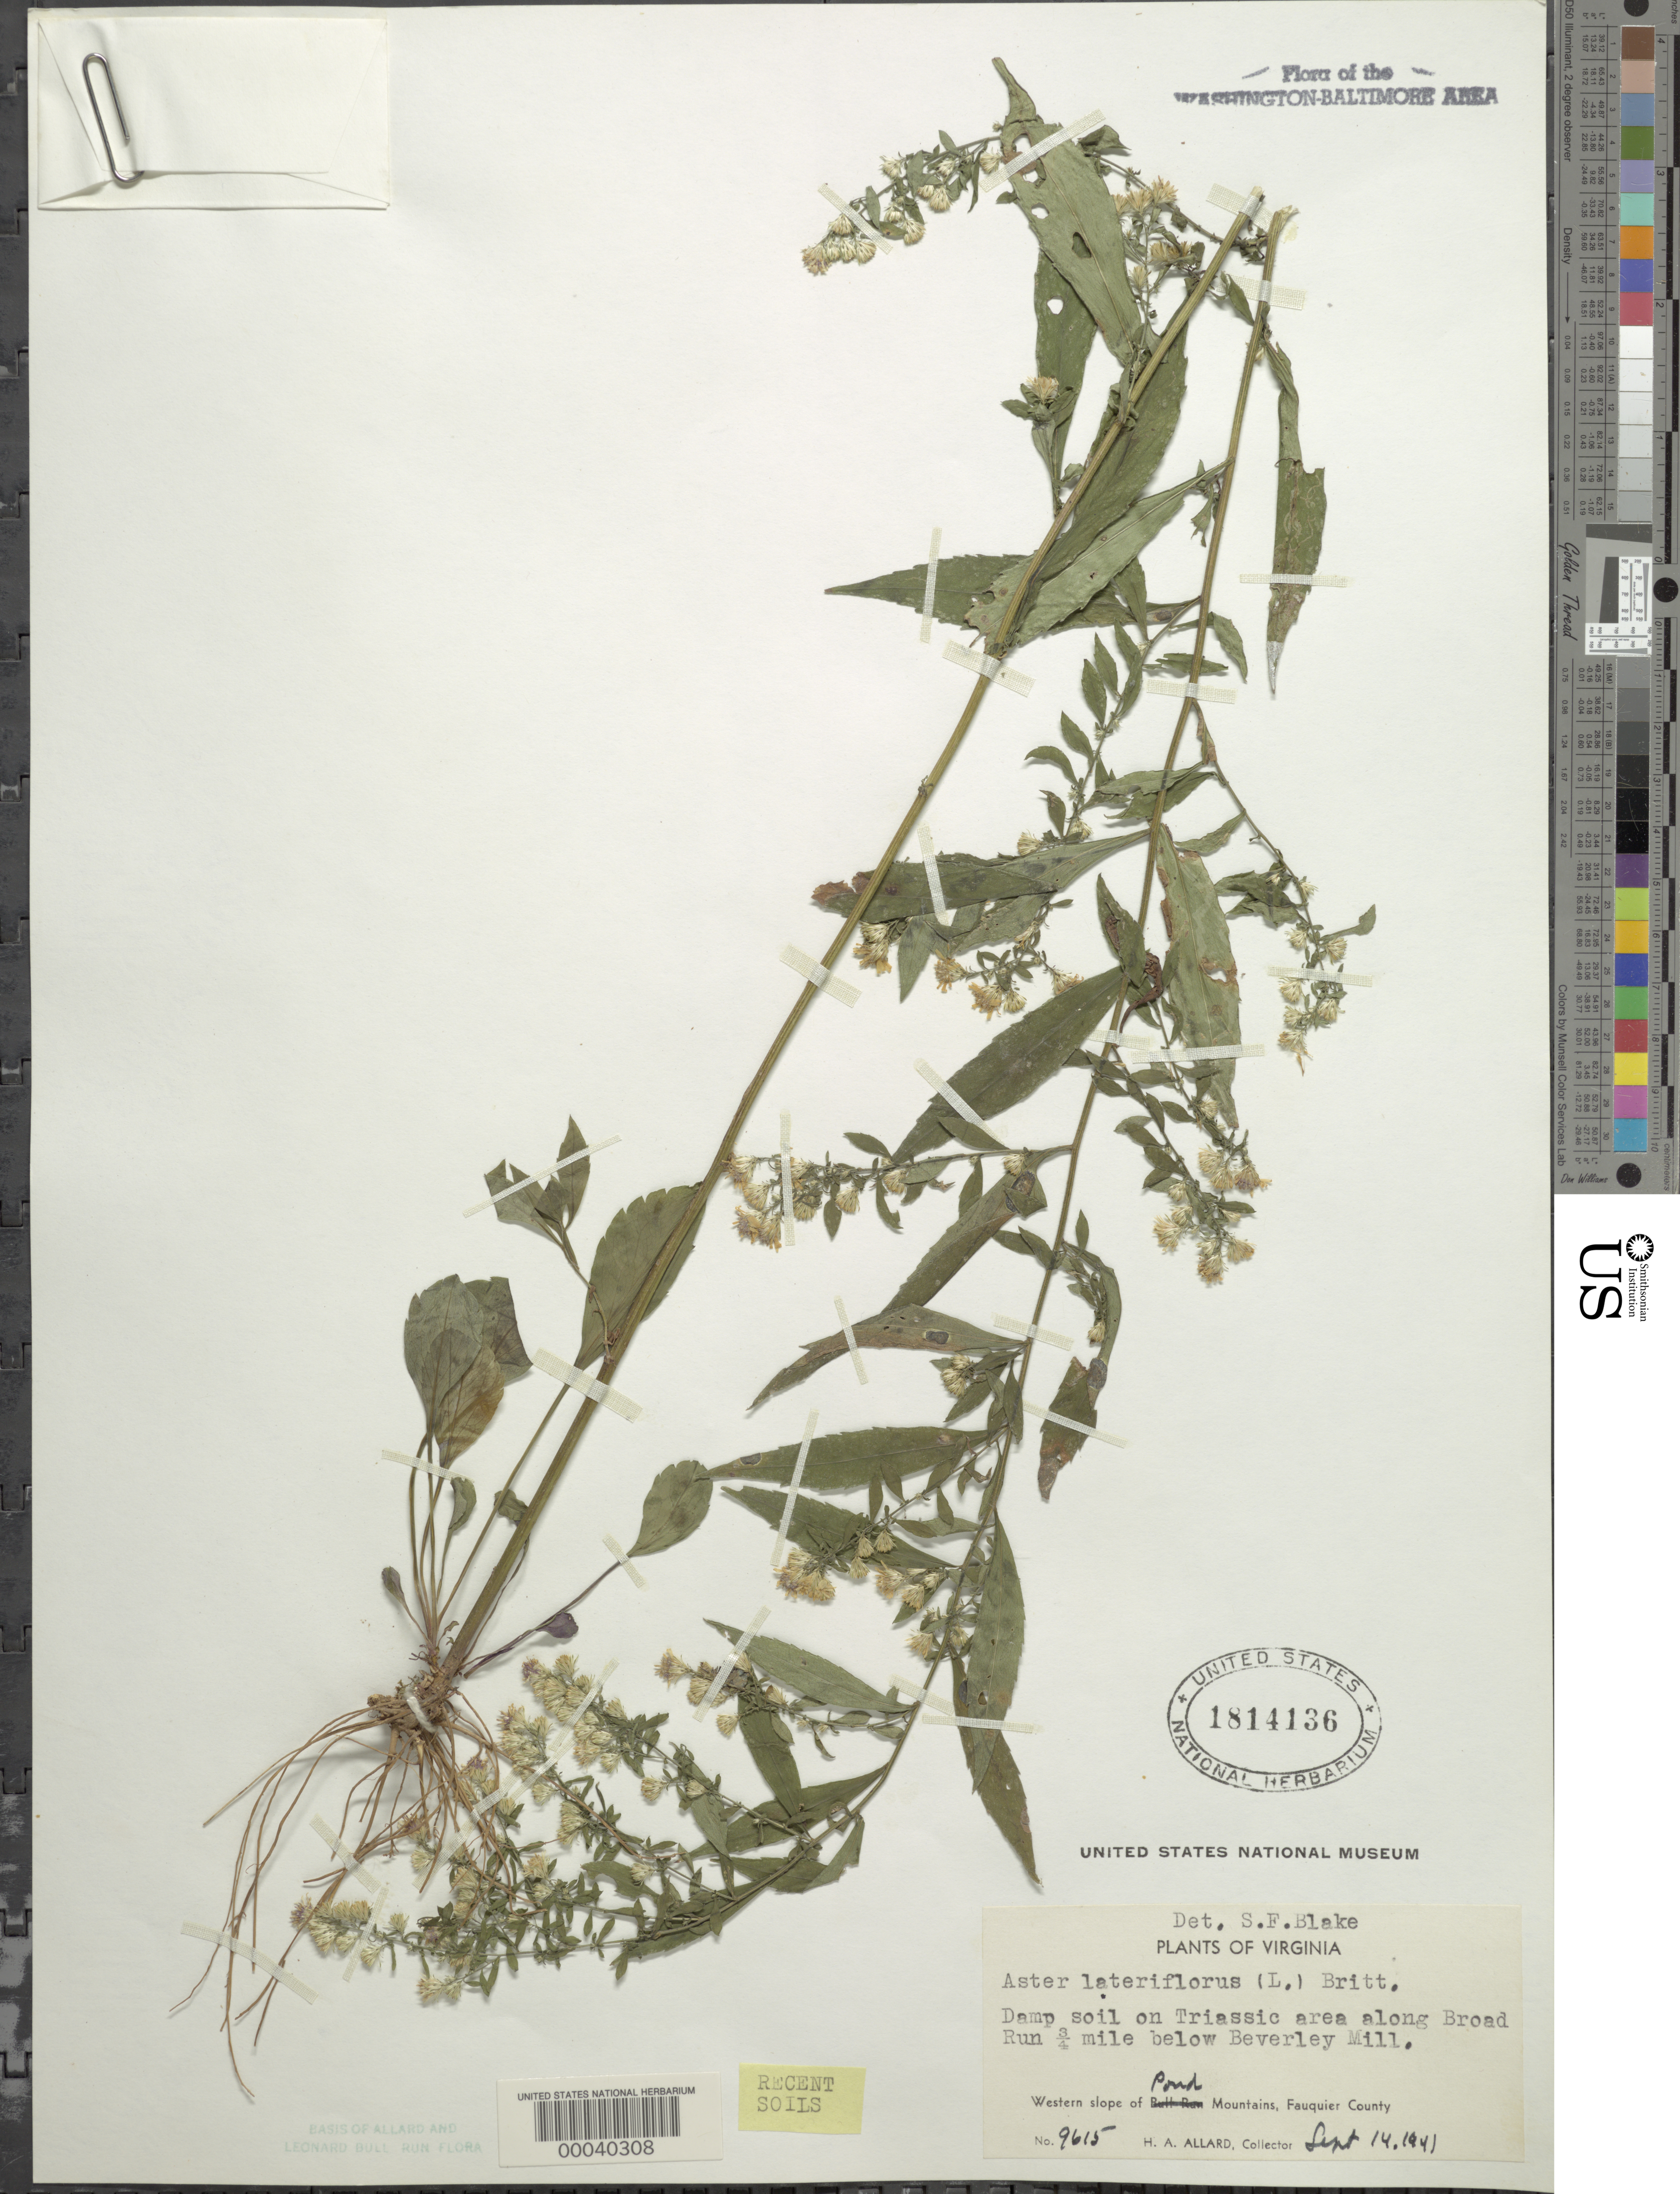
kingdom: Plantae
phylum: Tracheophyta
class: Magnoliopsida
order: Asterales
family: Asteraceae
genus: Symphyotrichum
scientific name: Symphyotrichum lateriflorum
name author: (L.) Á. Löve & D. Löve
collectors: H. A. Allard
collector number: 9615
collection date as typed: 14 Sep 1941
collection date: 1941-09-14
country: United States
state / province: Virginia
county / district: Fauquier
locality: Below Beverley Mill along Broad Run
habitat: Damp soil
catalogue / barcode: US 1814136